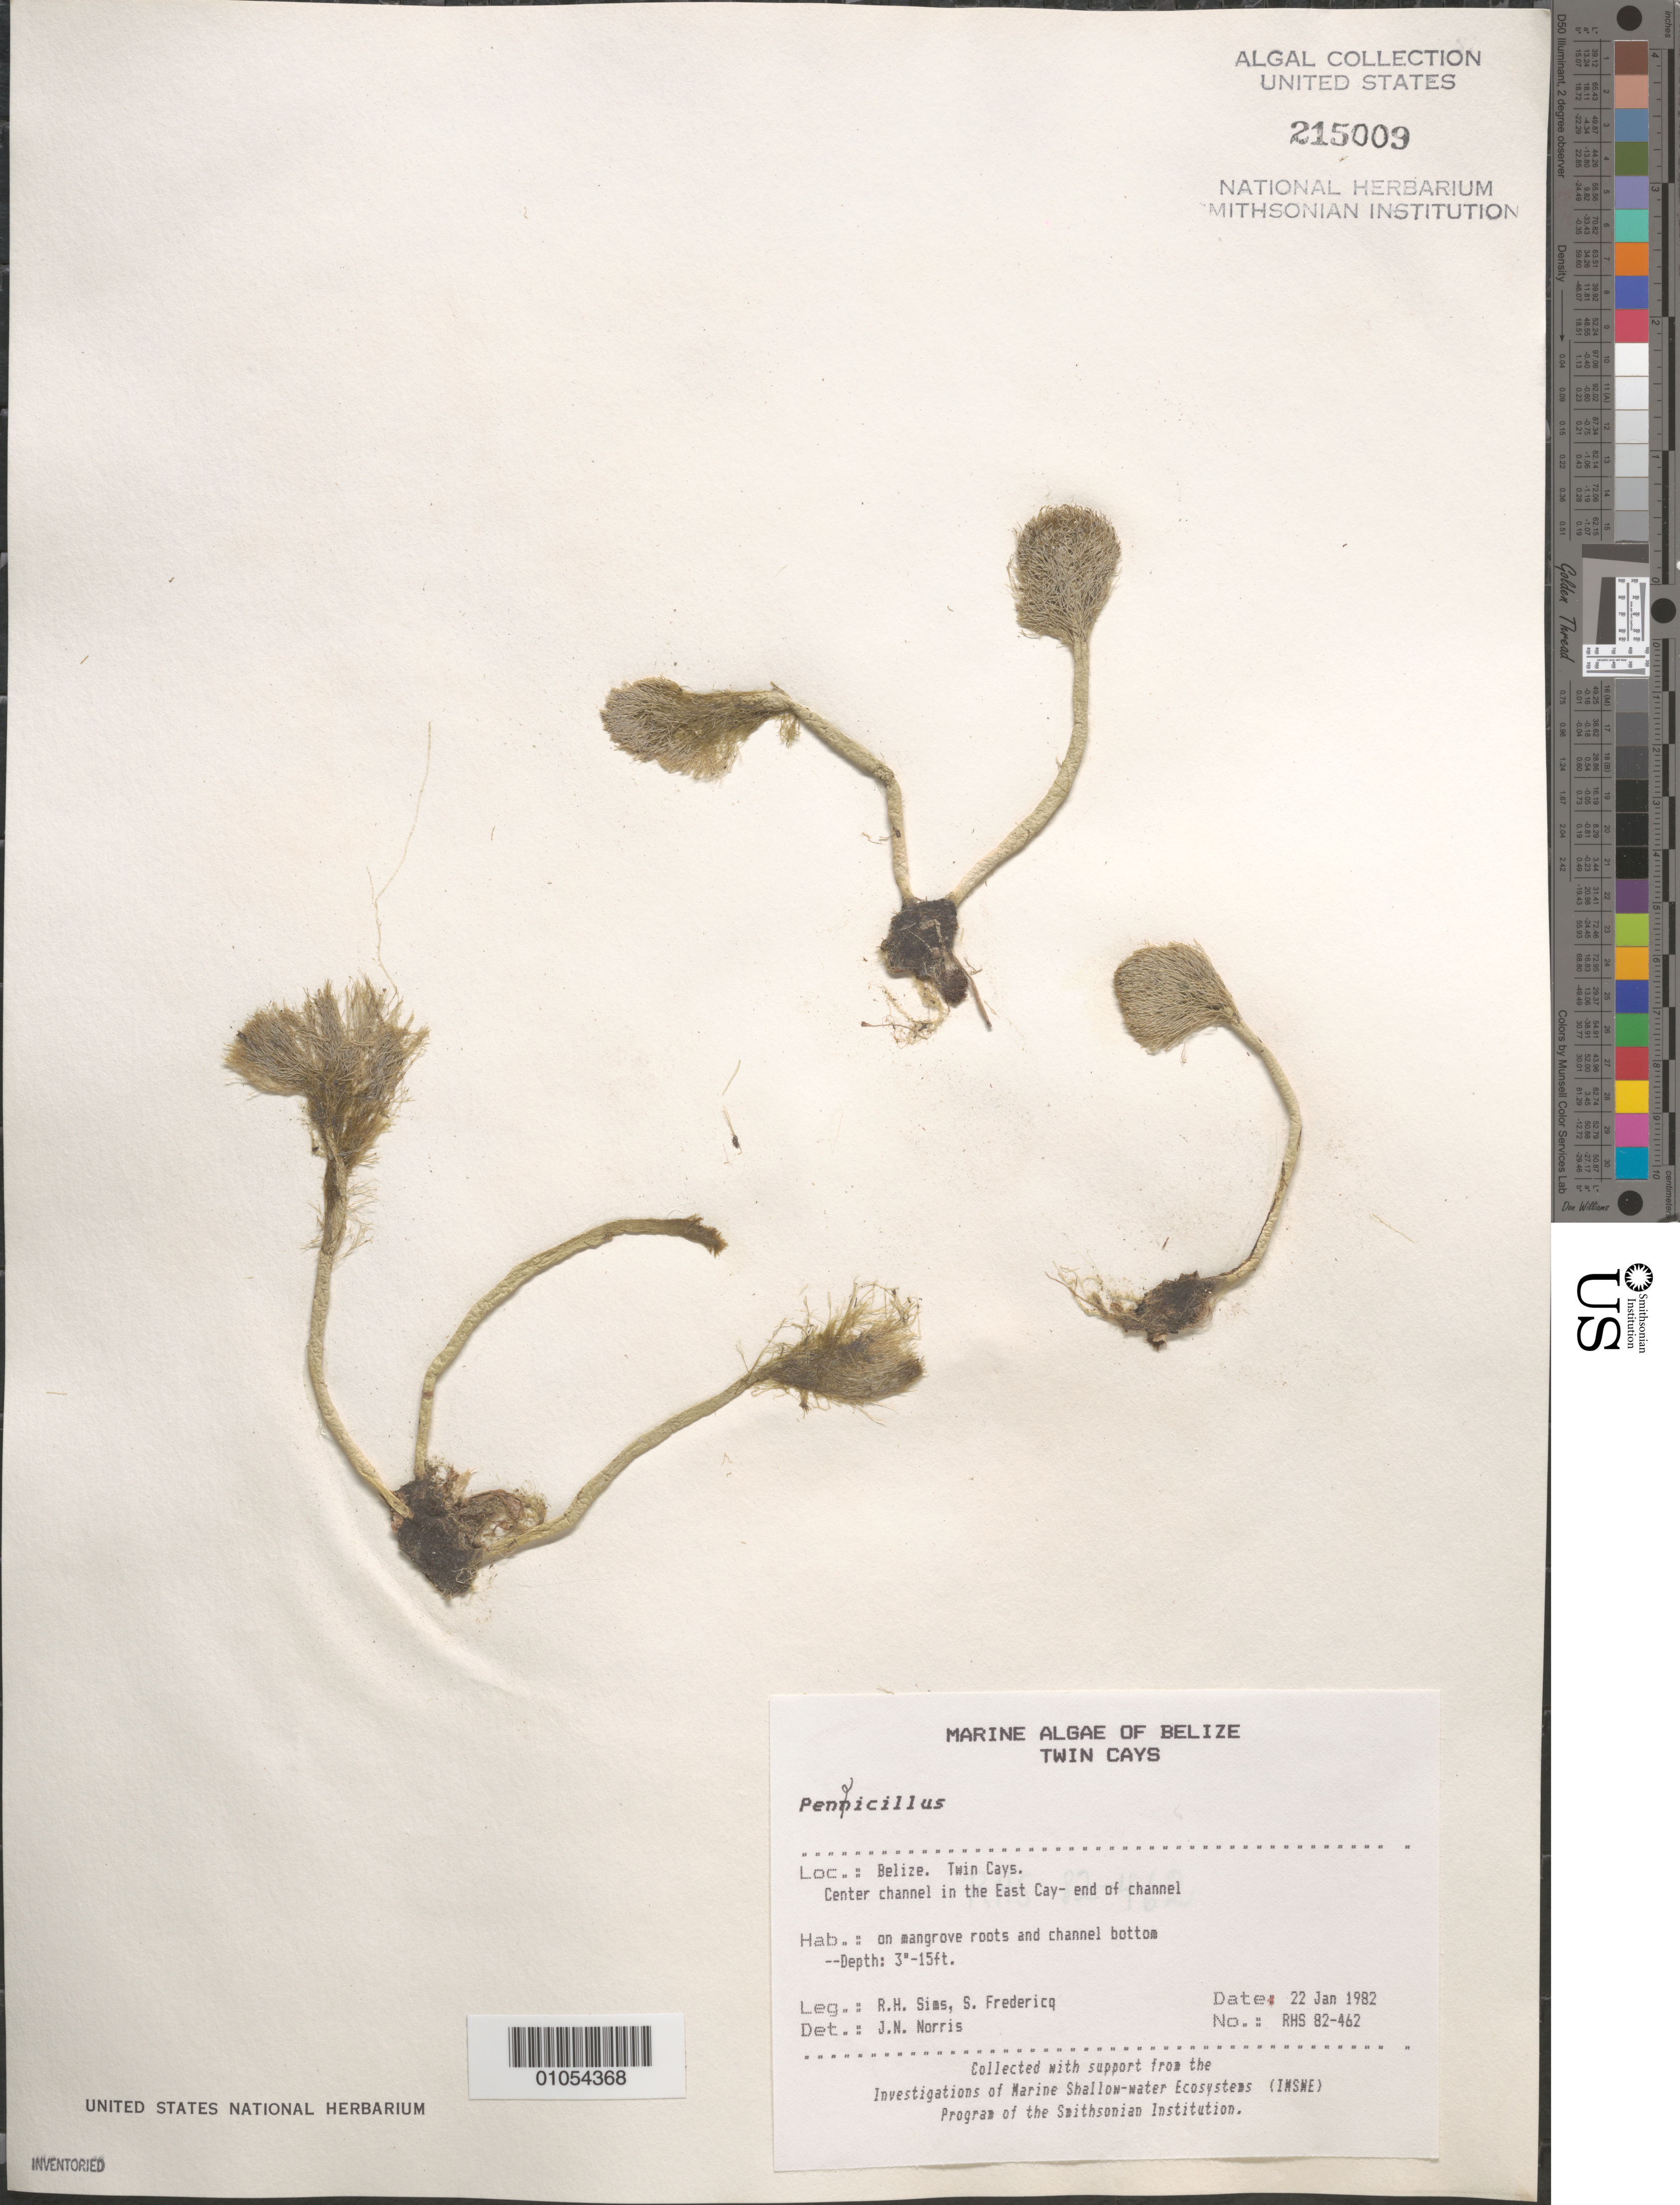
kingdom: Plantae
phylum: Chlorophyta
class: Ulvophyceae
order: Bryopsidales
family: Udoteaceae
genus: Penicillus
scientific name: Penicillus sp.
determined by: Norris, James N.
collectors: R. H. Sims & S. Fredericq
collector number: RHS 82-462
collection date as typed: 22 Jan 1982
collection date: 1982-01-22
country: Belize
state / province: Stann Creek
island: Twin Cays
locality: Center channel in the East Cay end of channel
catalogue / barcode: US 215009